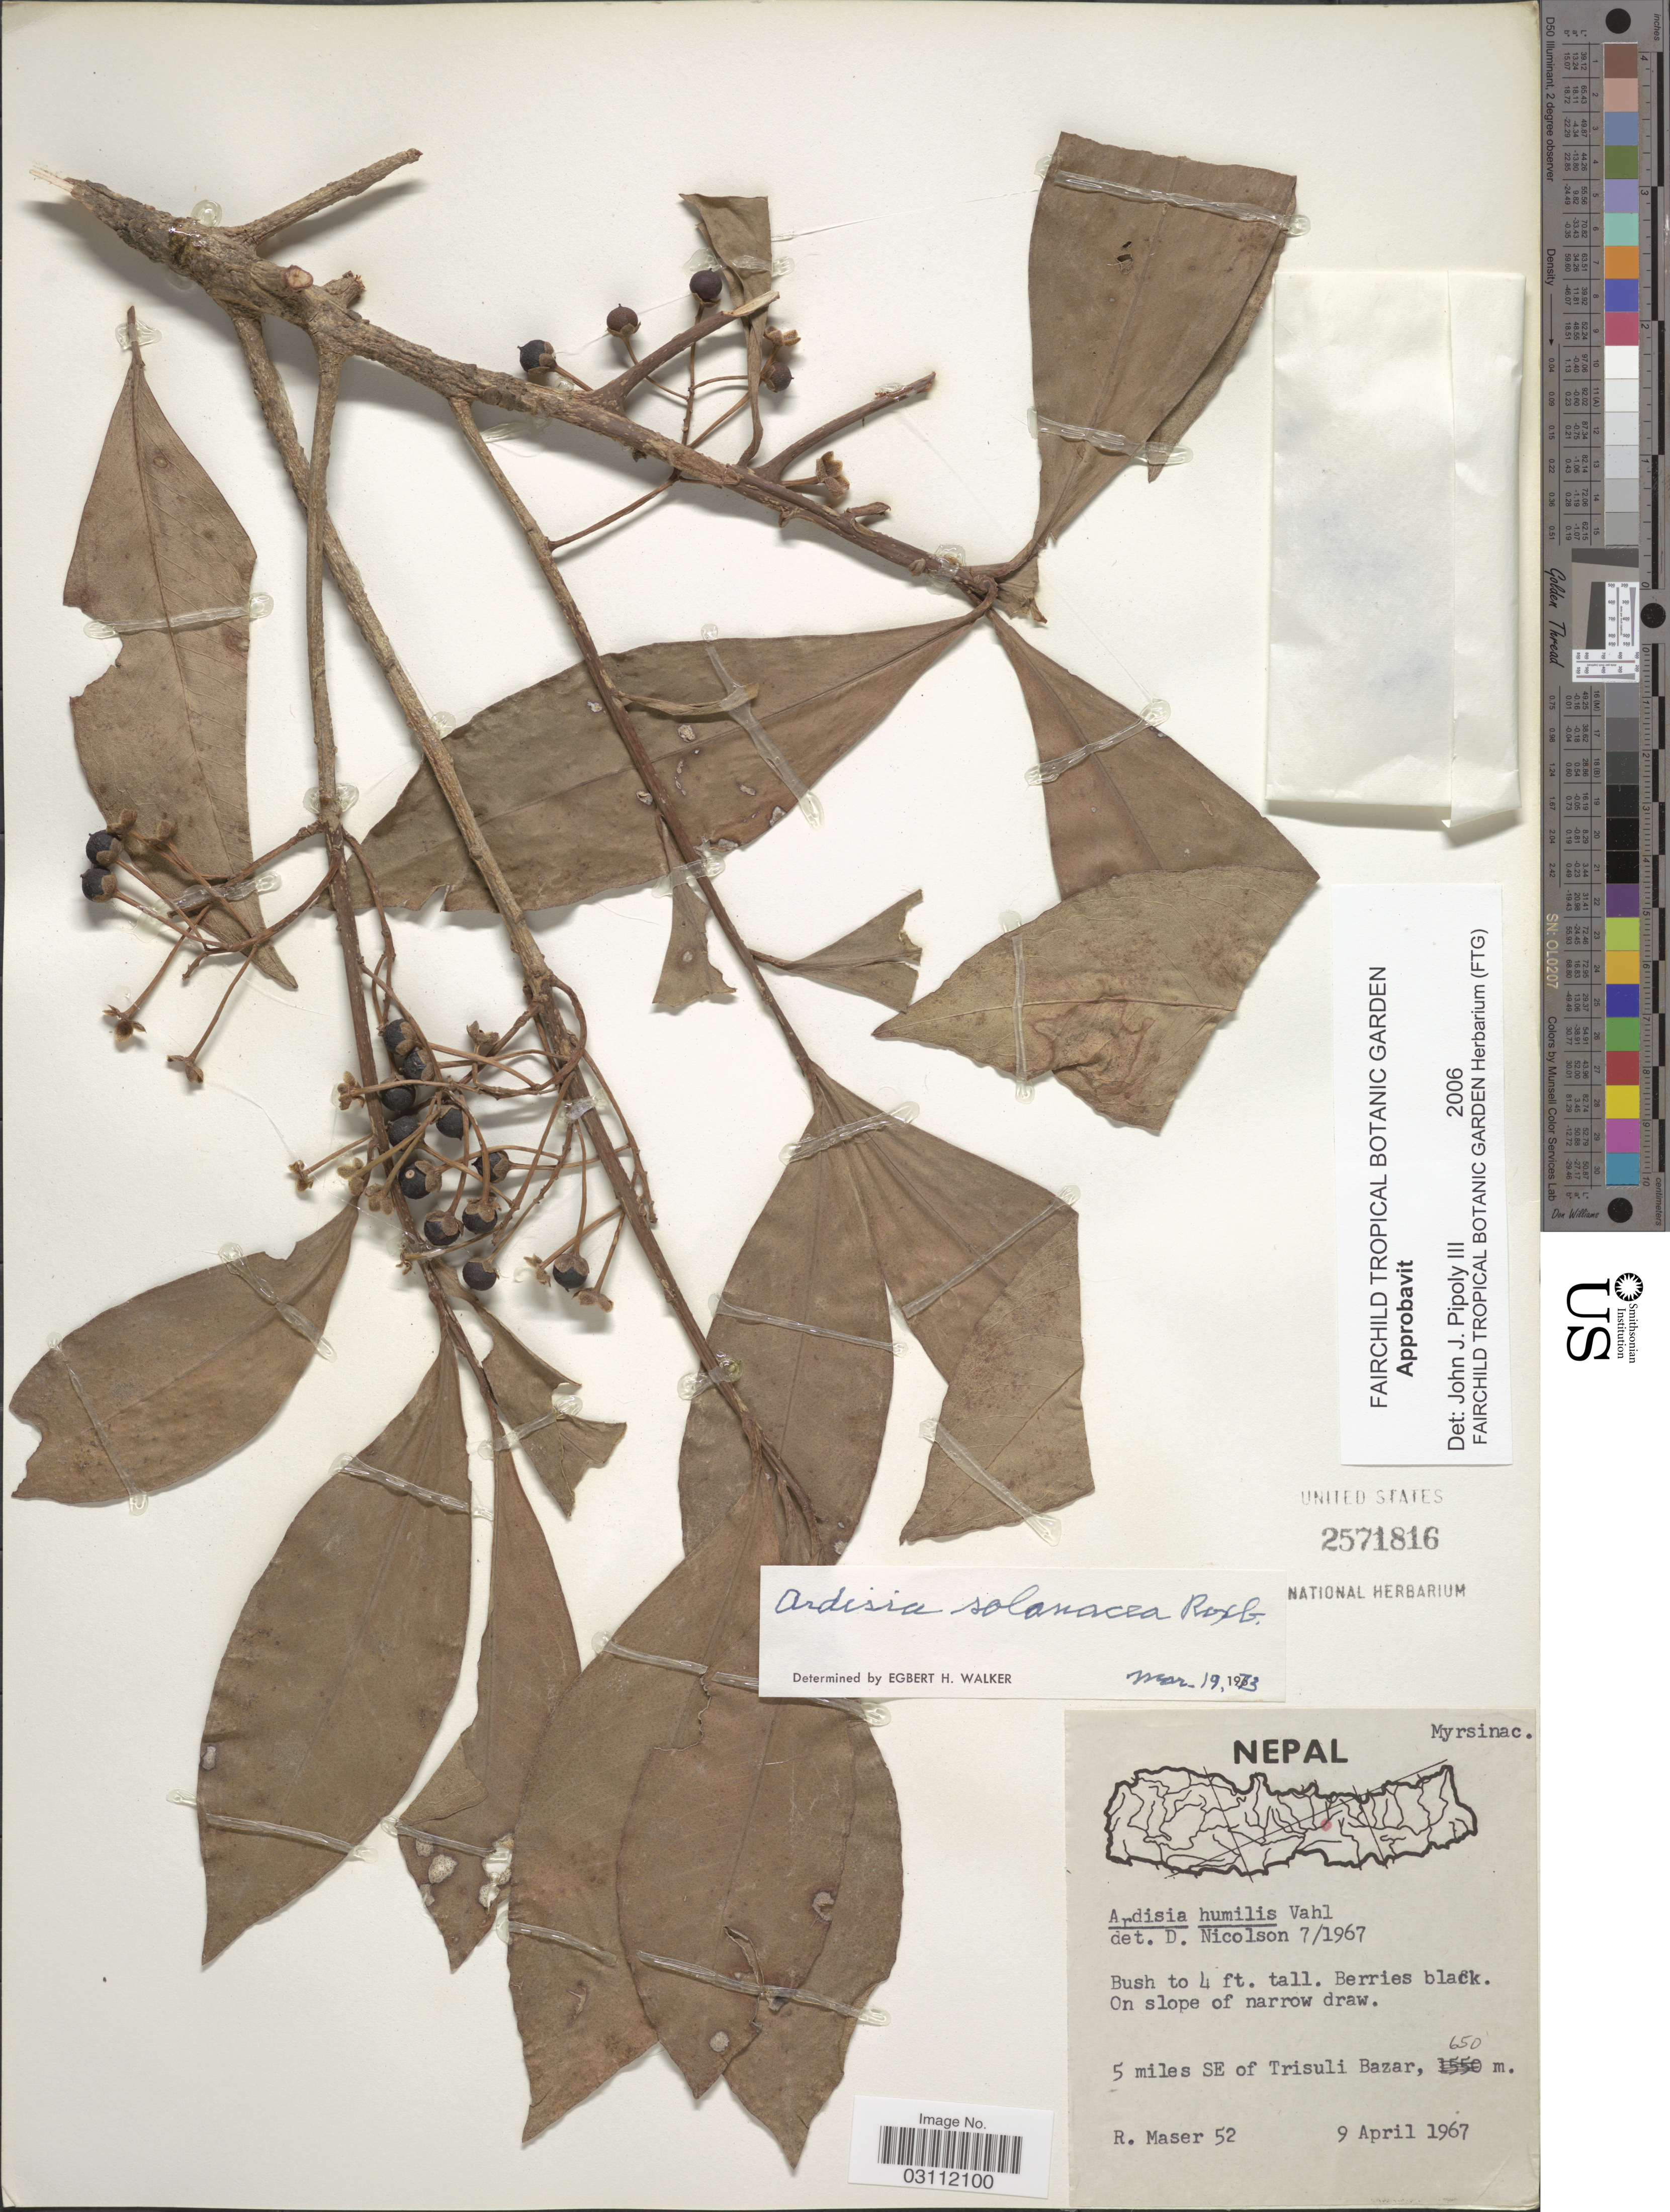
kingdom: Plantae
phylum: Tracheophyta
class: Magnoliopsida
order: Ericales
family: Primulaceae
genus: Ardisia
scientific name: Ardisia solanacea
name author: Roxb.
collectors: R. Maser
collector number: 52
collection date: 1967-04-09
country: Nepal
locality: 5 miles SE of Trisuli Bazar.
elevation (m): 650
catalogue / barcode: US 2571816